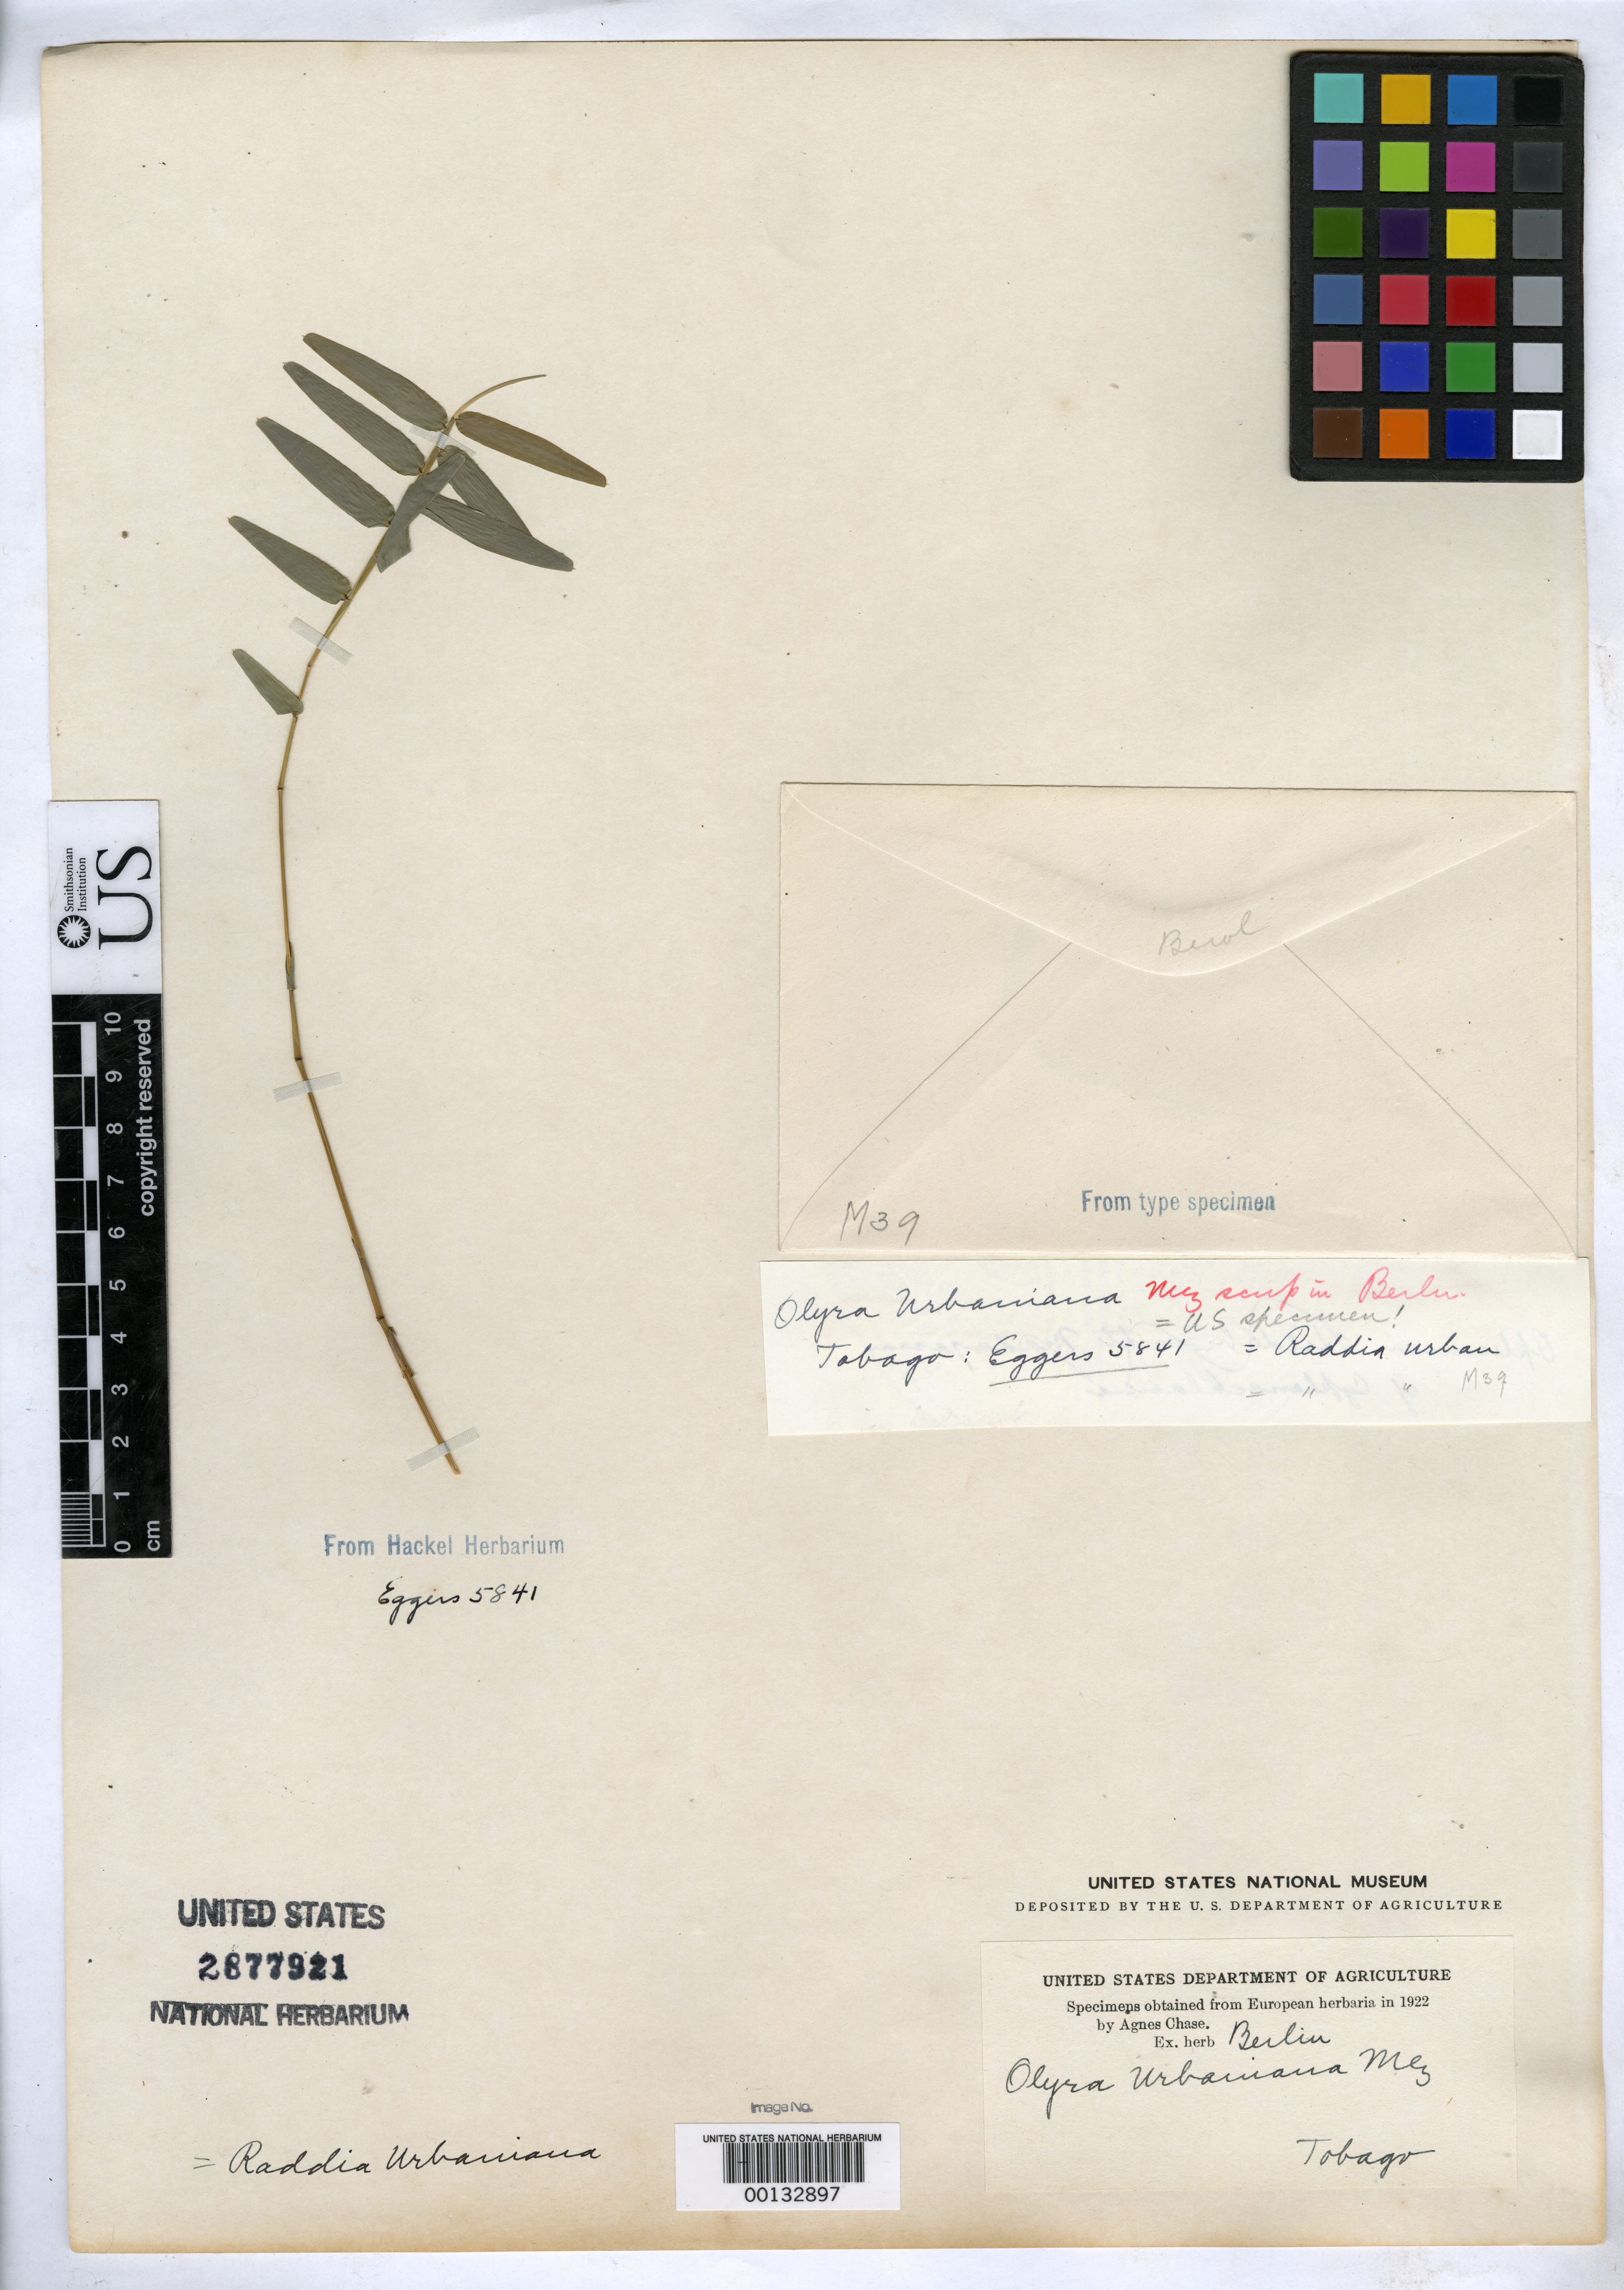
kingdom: Plantae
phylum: Tracheophyta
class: Liliopsida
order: Poales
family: Poaceae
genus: Olyra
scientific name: Olyra urbaniana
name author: Mez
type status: Isotype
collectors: H. F. A. von Eggers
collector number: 5841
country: Trinidad and Tobago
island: Tobago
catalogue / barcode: US 2877921